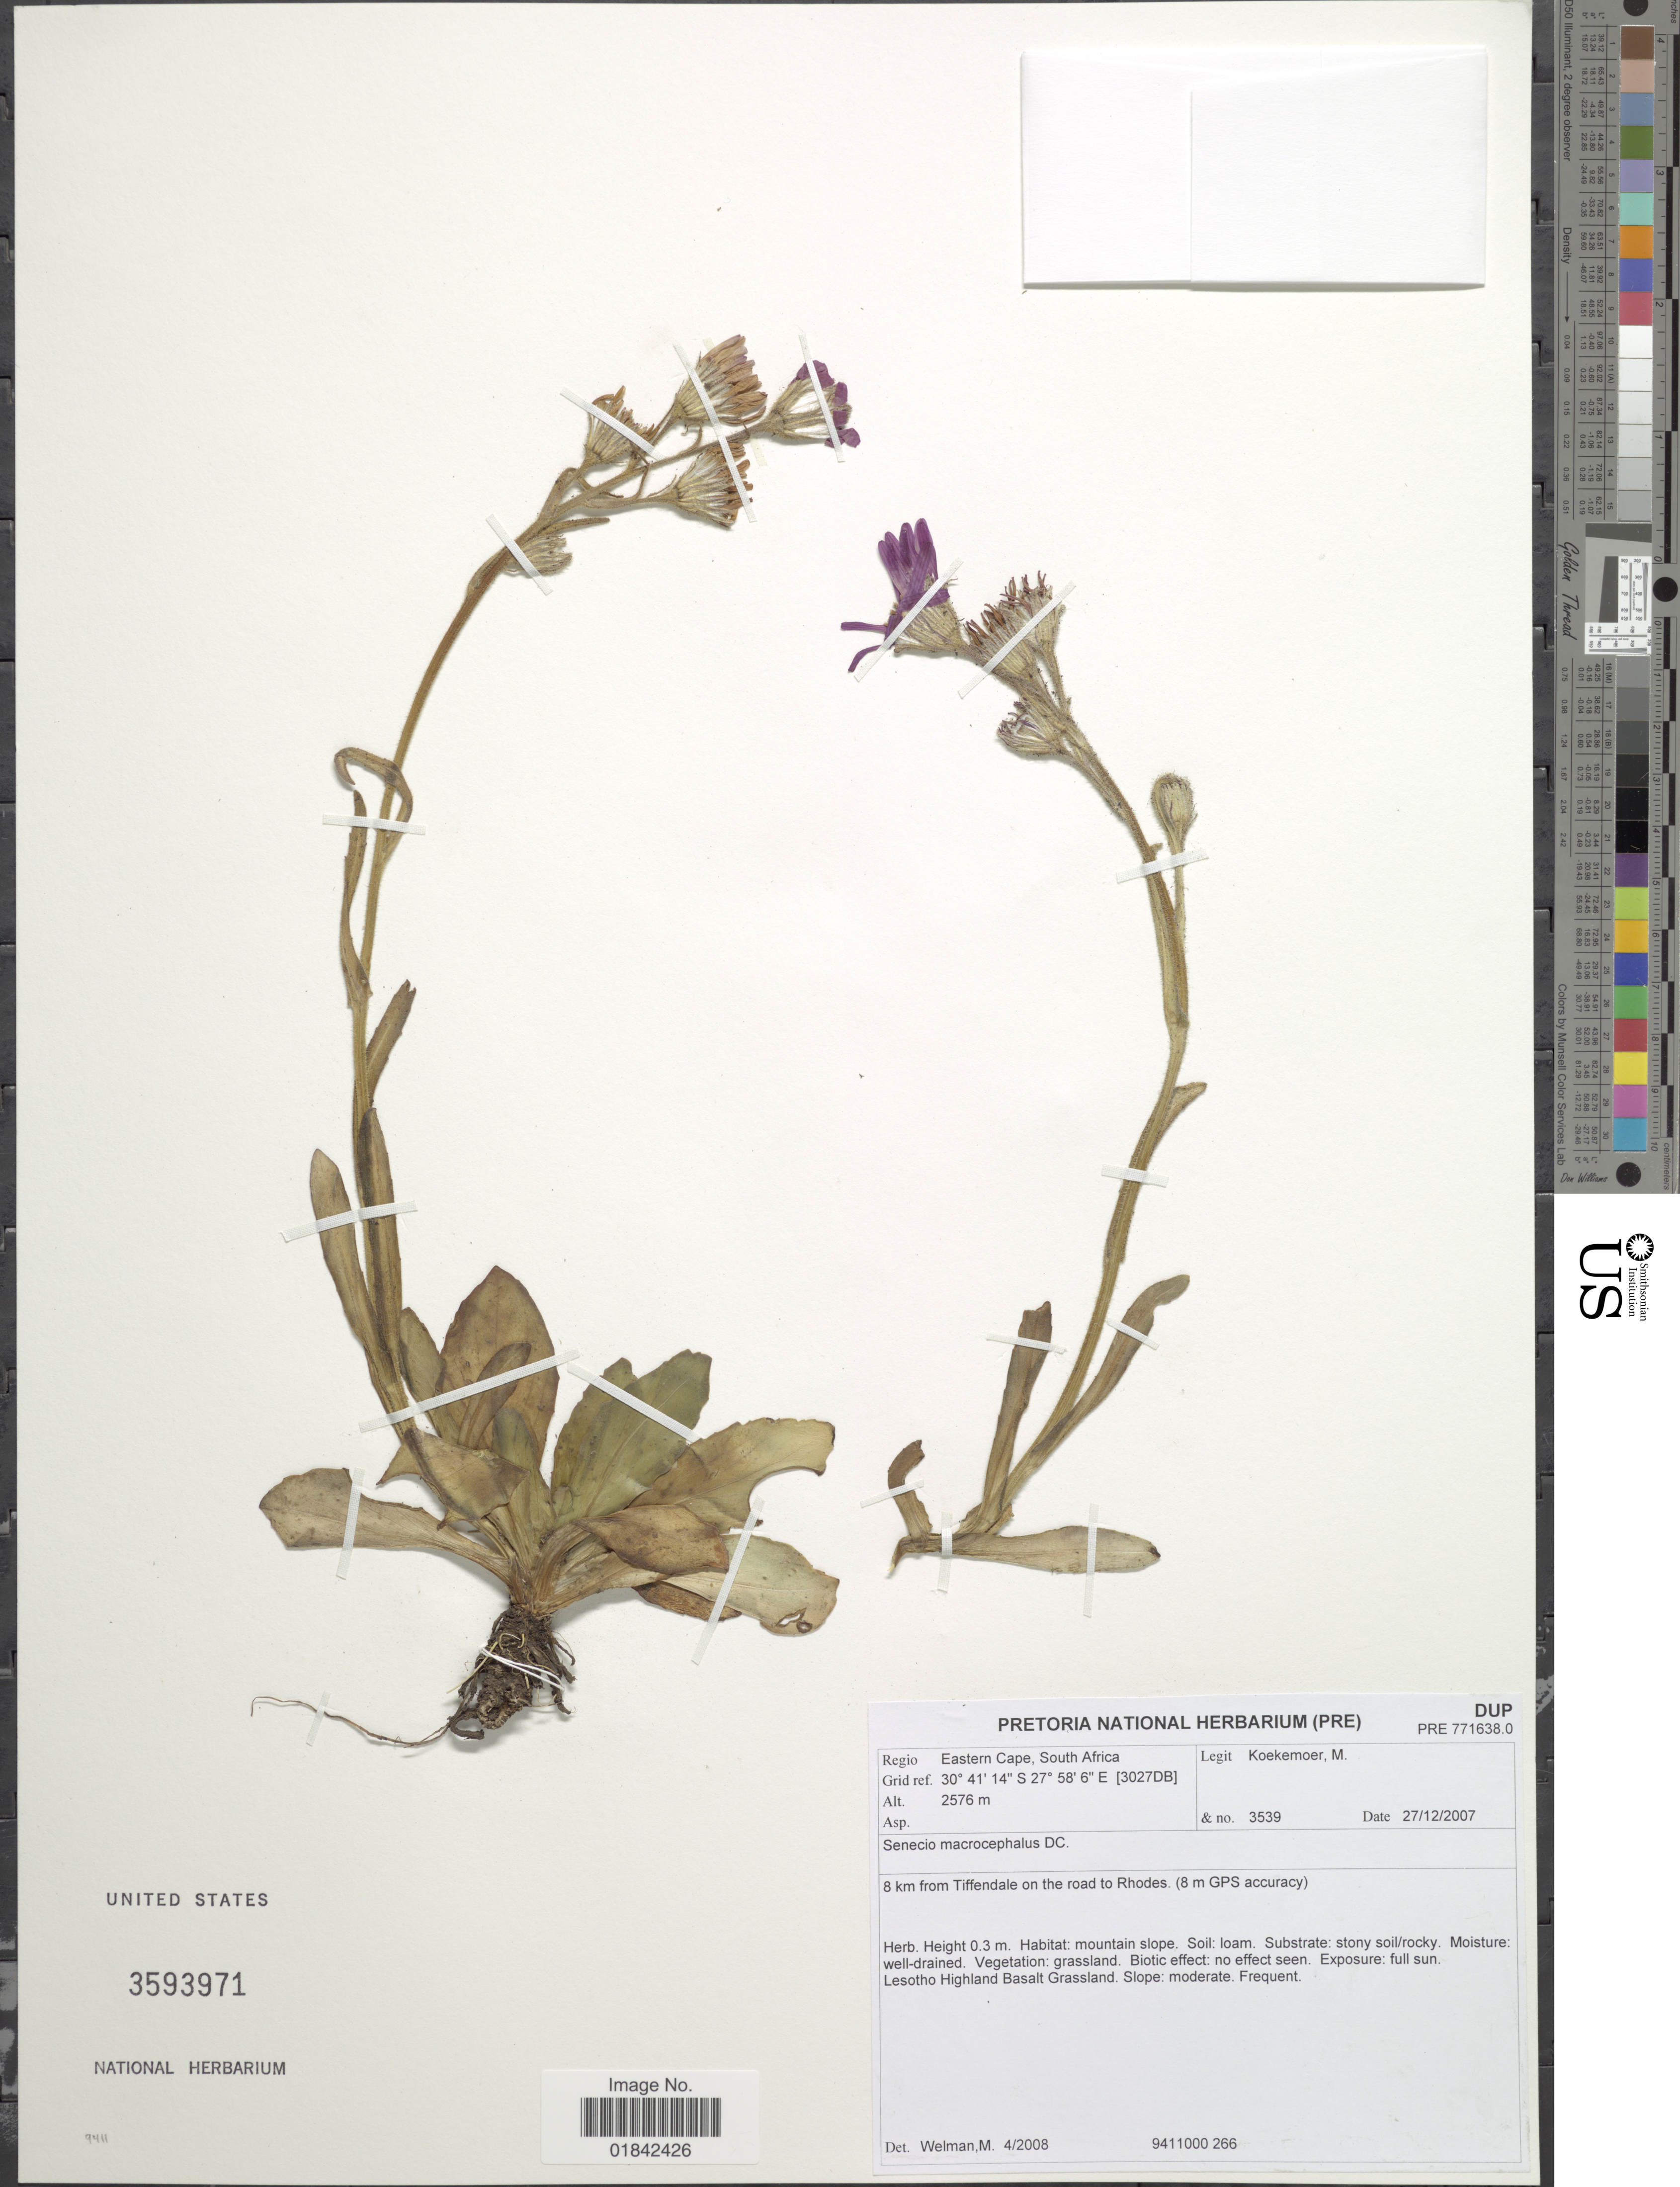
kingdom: Plantae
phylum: Tracheophyta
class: Magnoliopsida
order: Asterales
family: Asteraceae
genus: Senecio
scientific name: Senecio macrocephalus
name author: DC.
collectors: M. Koekemoer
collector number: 3539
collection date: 2007-12-27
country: South Africa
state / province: Eastern Cape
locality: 8 km from Tiffendale on the road to Rhodes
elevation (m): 2576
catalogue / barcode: US 3593971